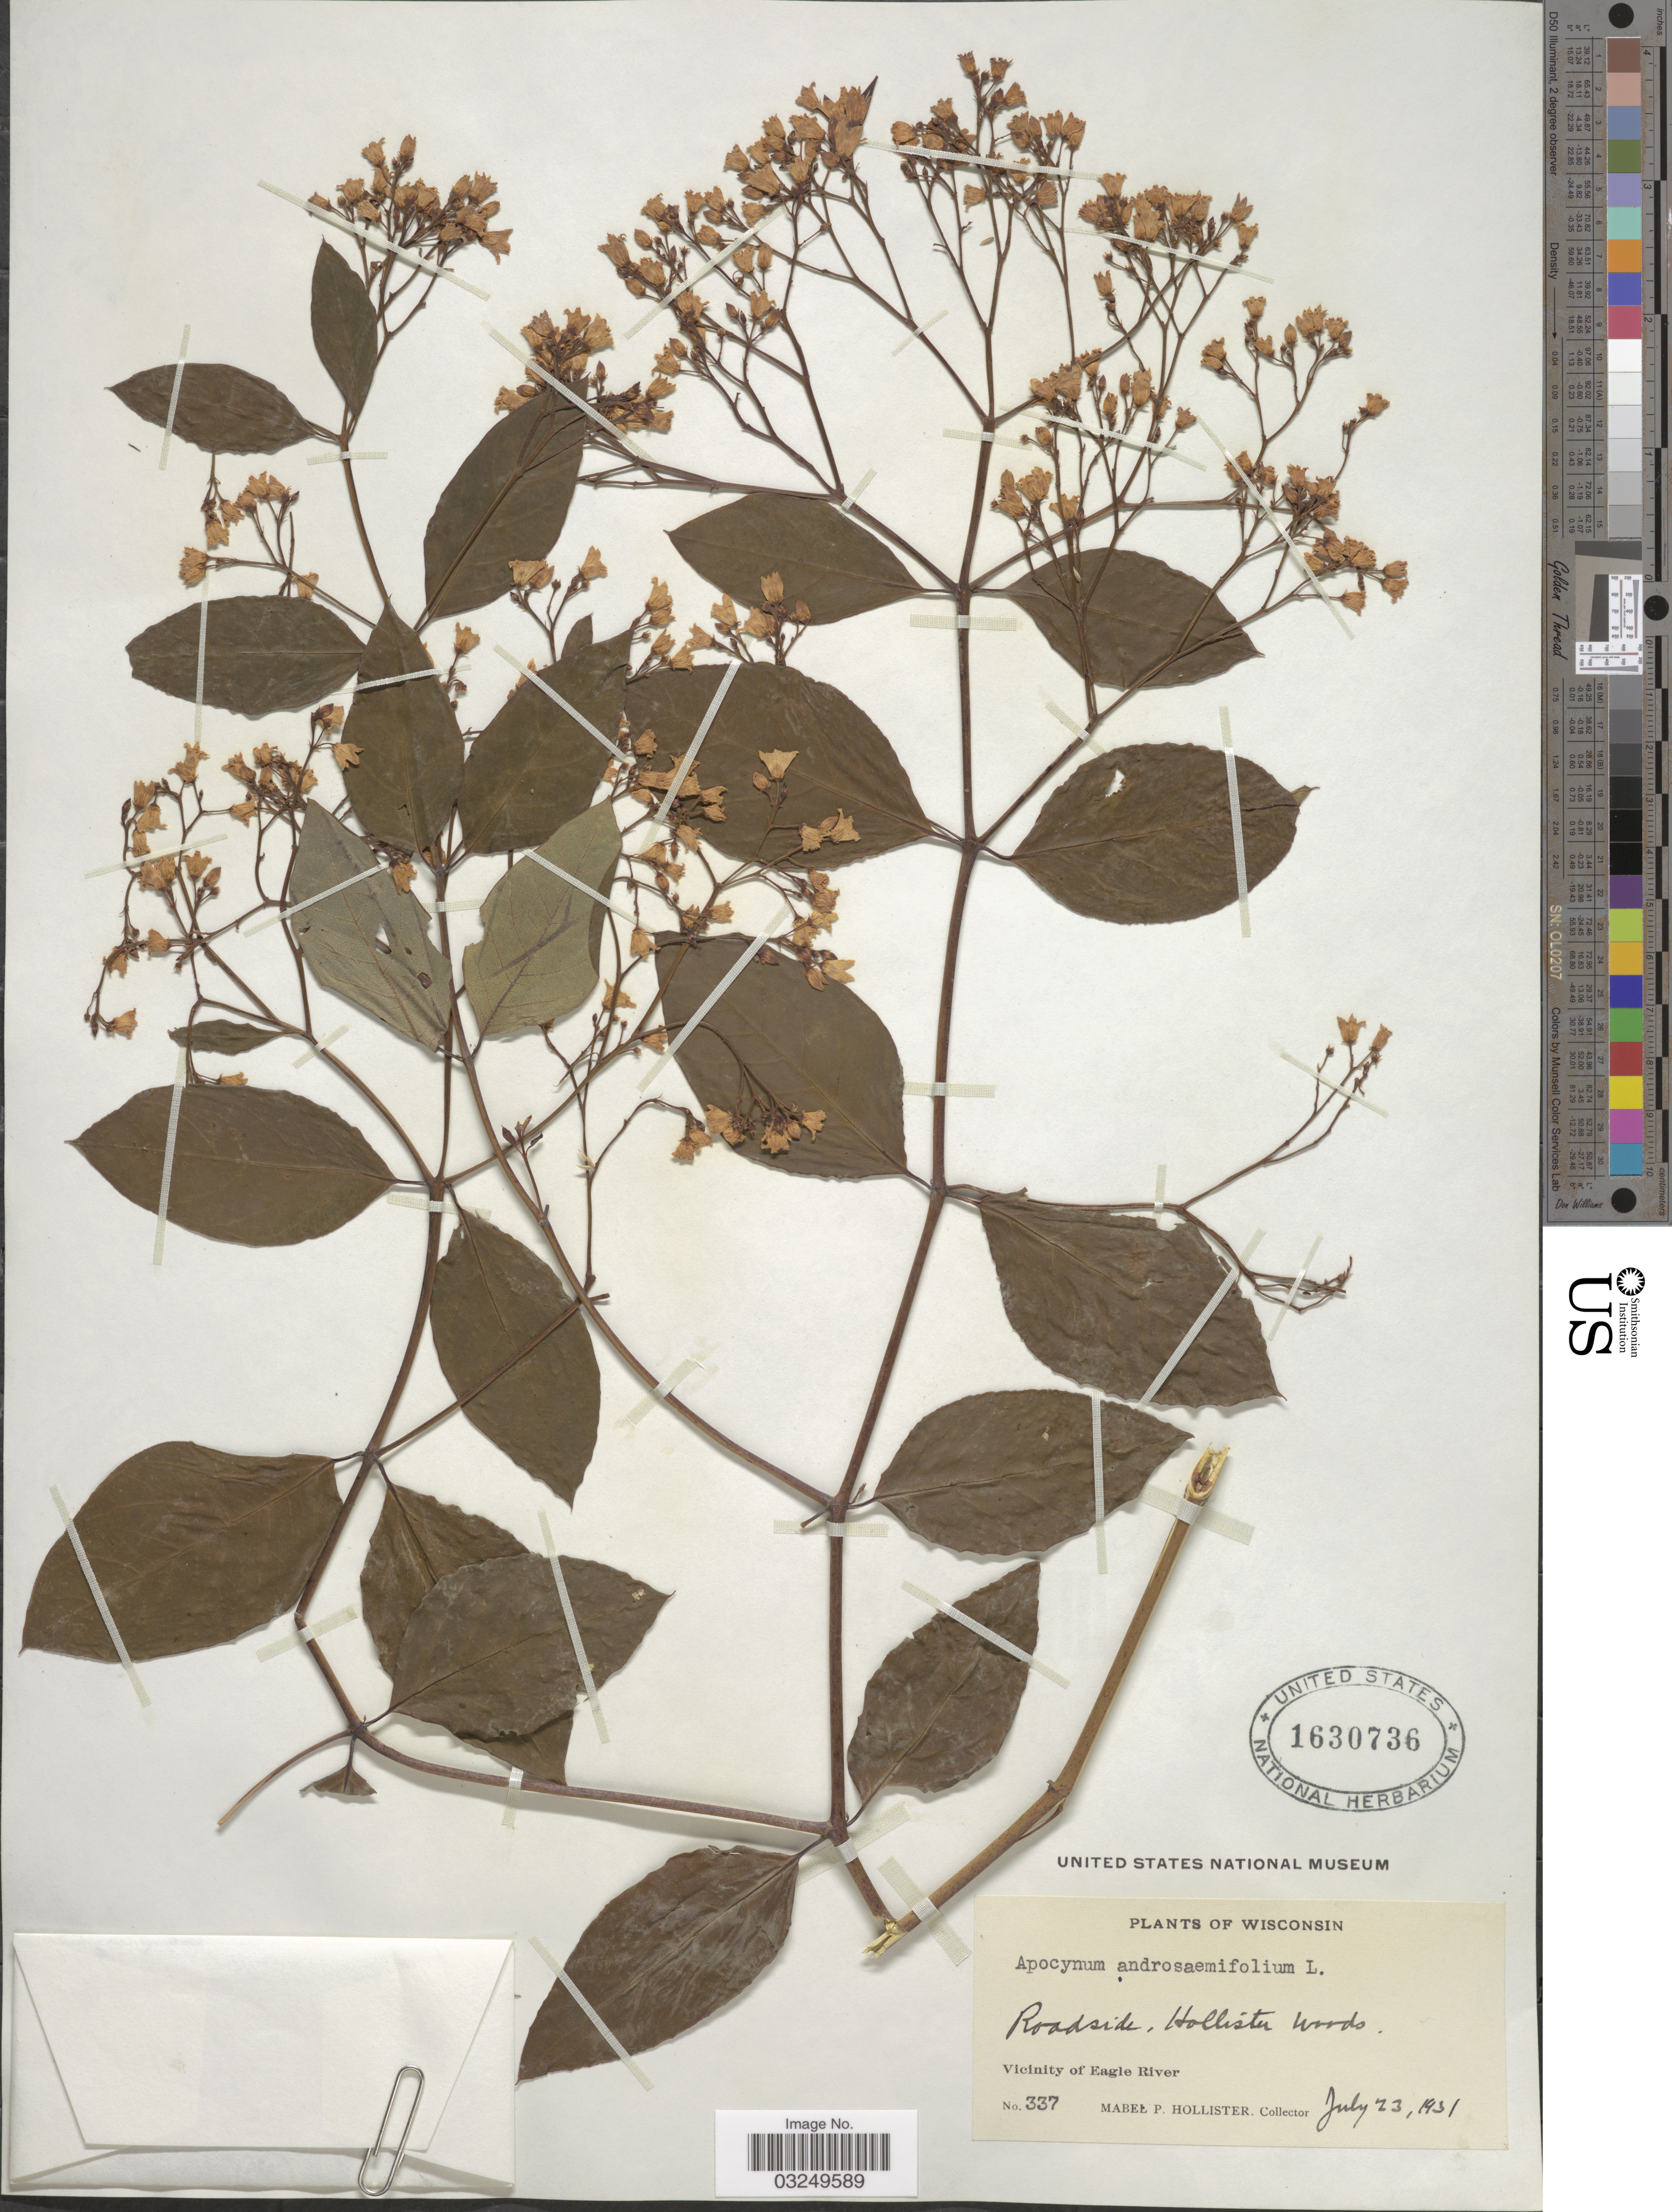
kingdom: Plantae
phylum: Tracheophyta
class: Magnoliopsida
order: Gentianales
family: Apocynaceae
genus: Apocynum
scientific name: Apocynum androsaemifolium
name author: L.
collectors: M. Hollister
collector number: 337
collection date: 1931-07-23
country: United States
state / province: Wisconsin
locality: Roadside, Hollister woods. Vicinity of Eagle River.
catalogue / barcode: US 1630736